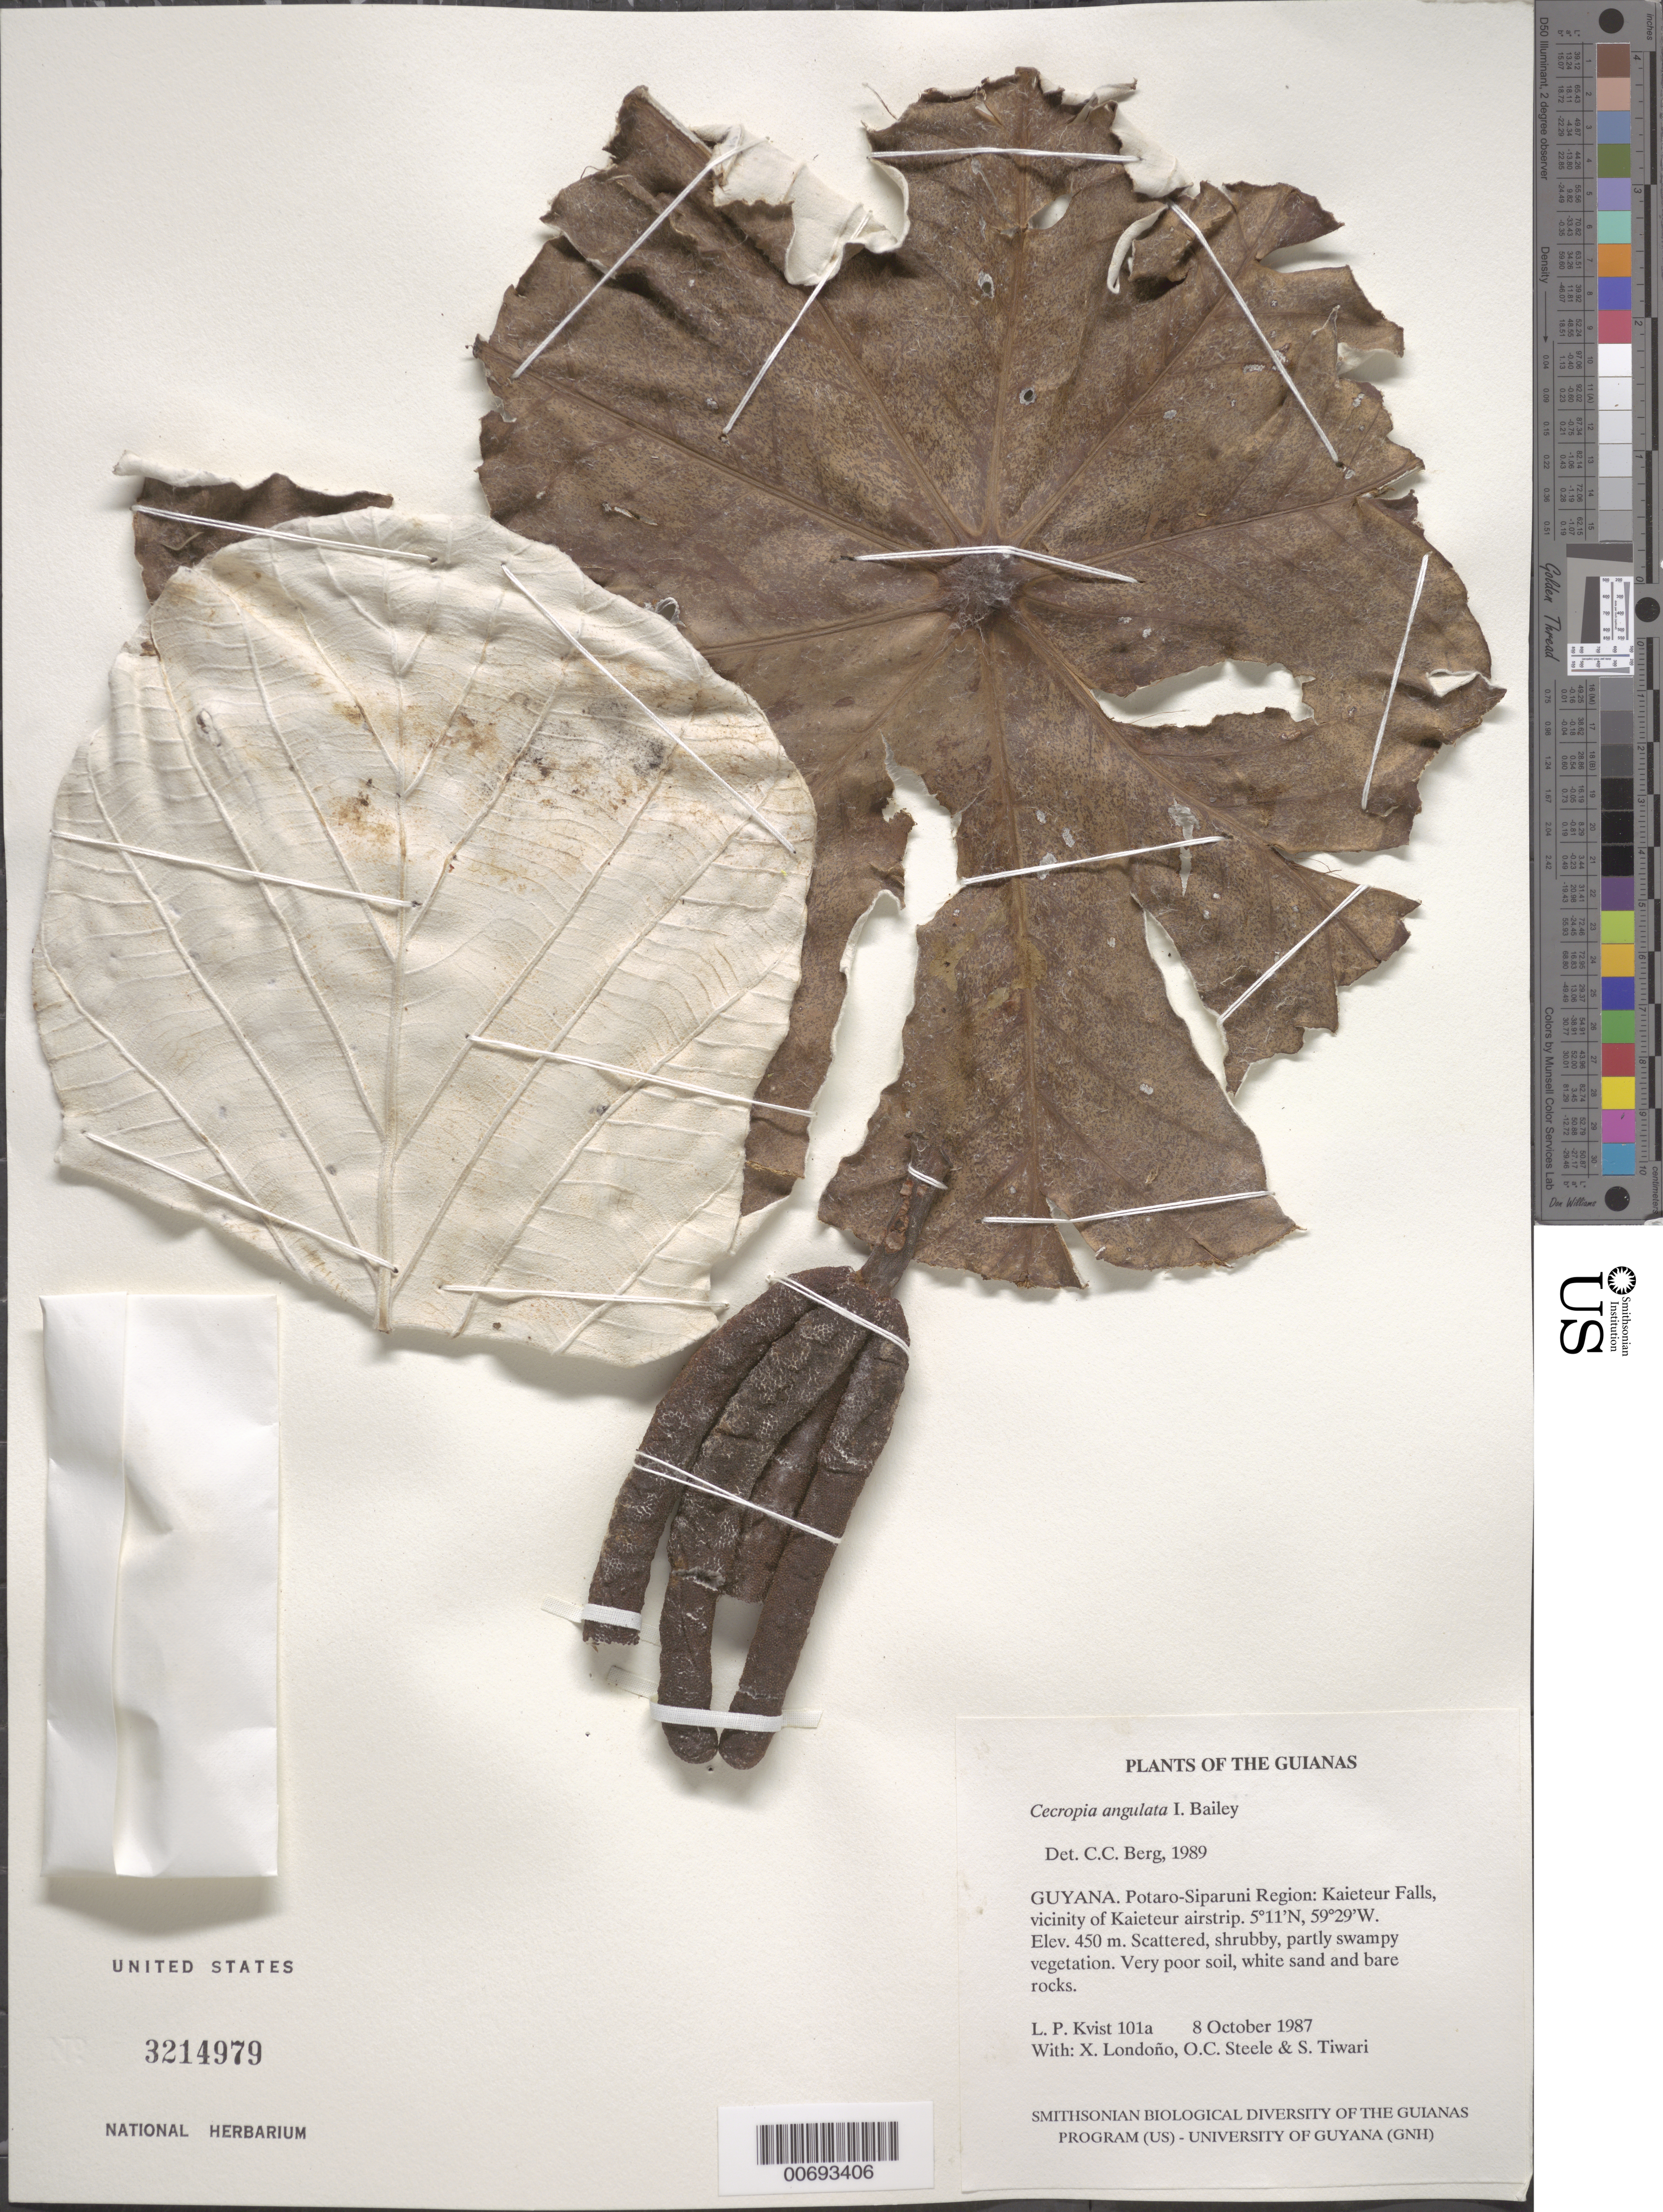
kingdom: Plantae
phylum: Tracheophyta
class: Magnoliopsida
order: Rosales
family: Urticaceae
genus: Cecropia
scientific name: Cecropia angulata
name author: I.W. Bailey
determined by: Berg, C. C.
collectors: L. P. Kvist, X. Londoño, O. C. Steele & S. Tiwari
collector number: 101 a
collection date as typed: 8 October 1987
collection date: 1987-10-08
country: Guyana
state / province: Potaro-Siparuni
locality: Kaieteur Falls, vicinity of Kaieteur airstrip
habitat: Scattered, shrubby, partly swampy vegetation. Very poor soil, white sand and bare rocks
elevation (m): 450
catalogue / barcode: US 3214979